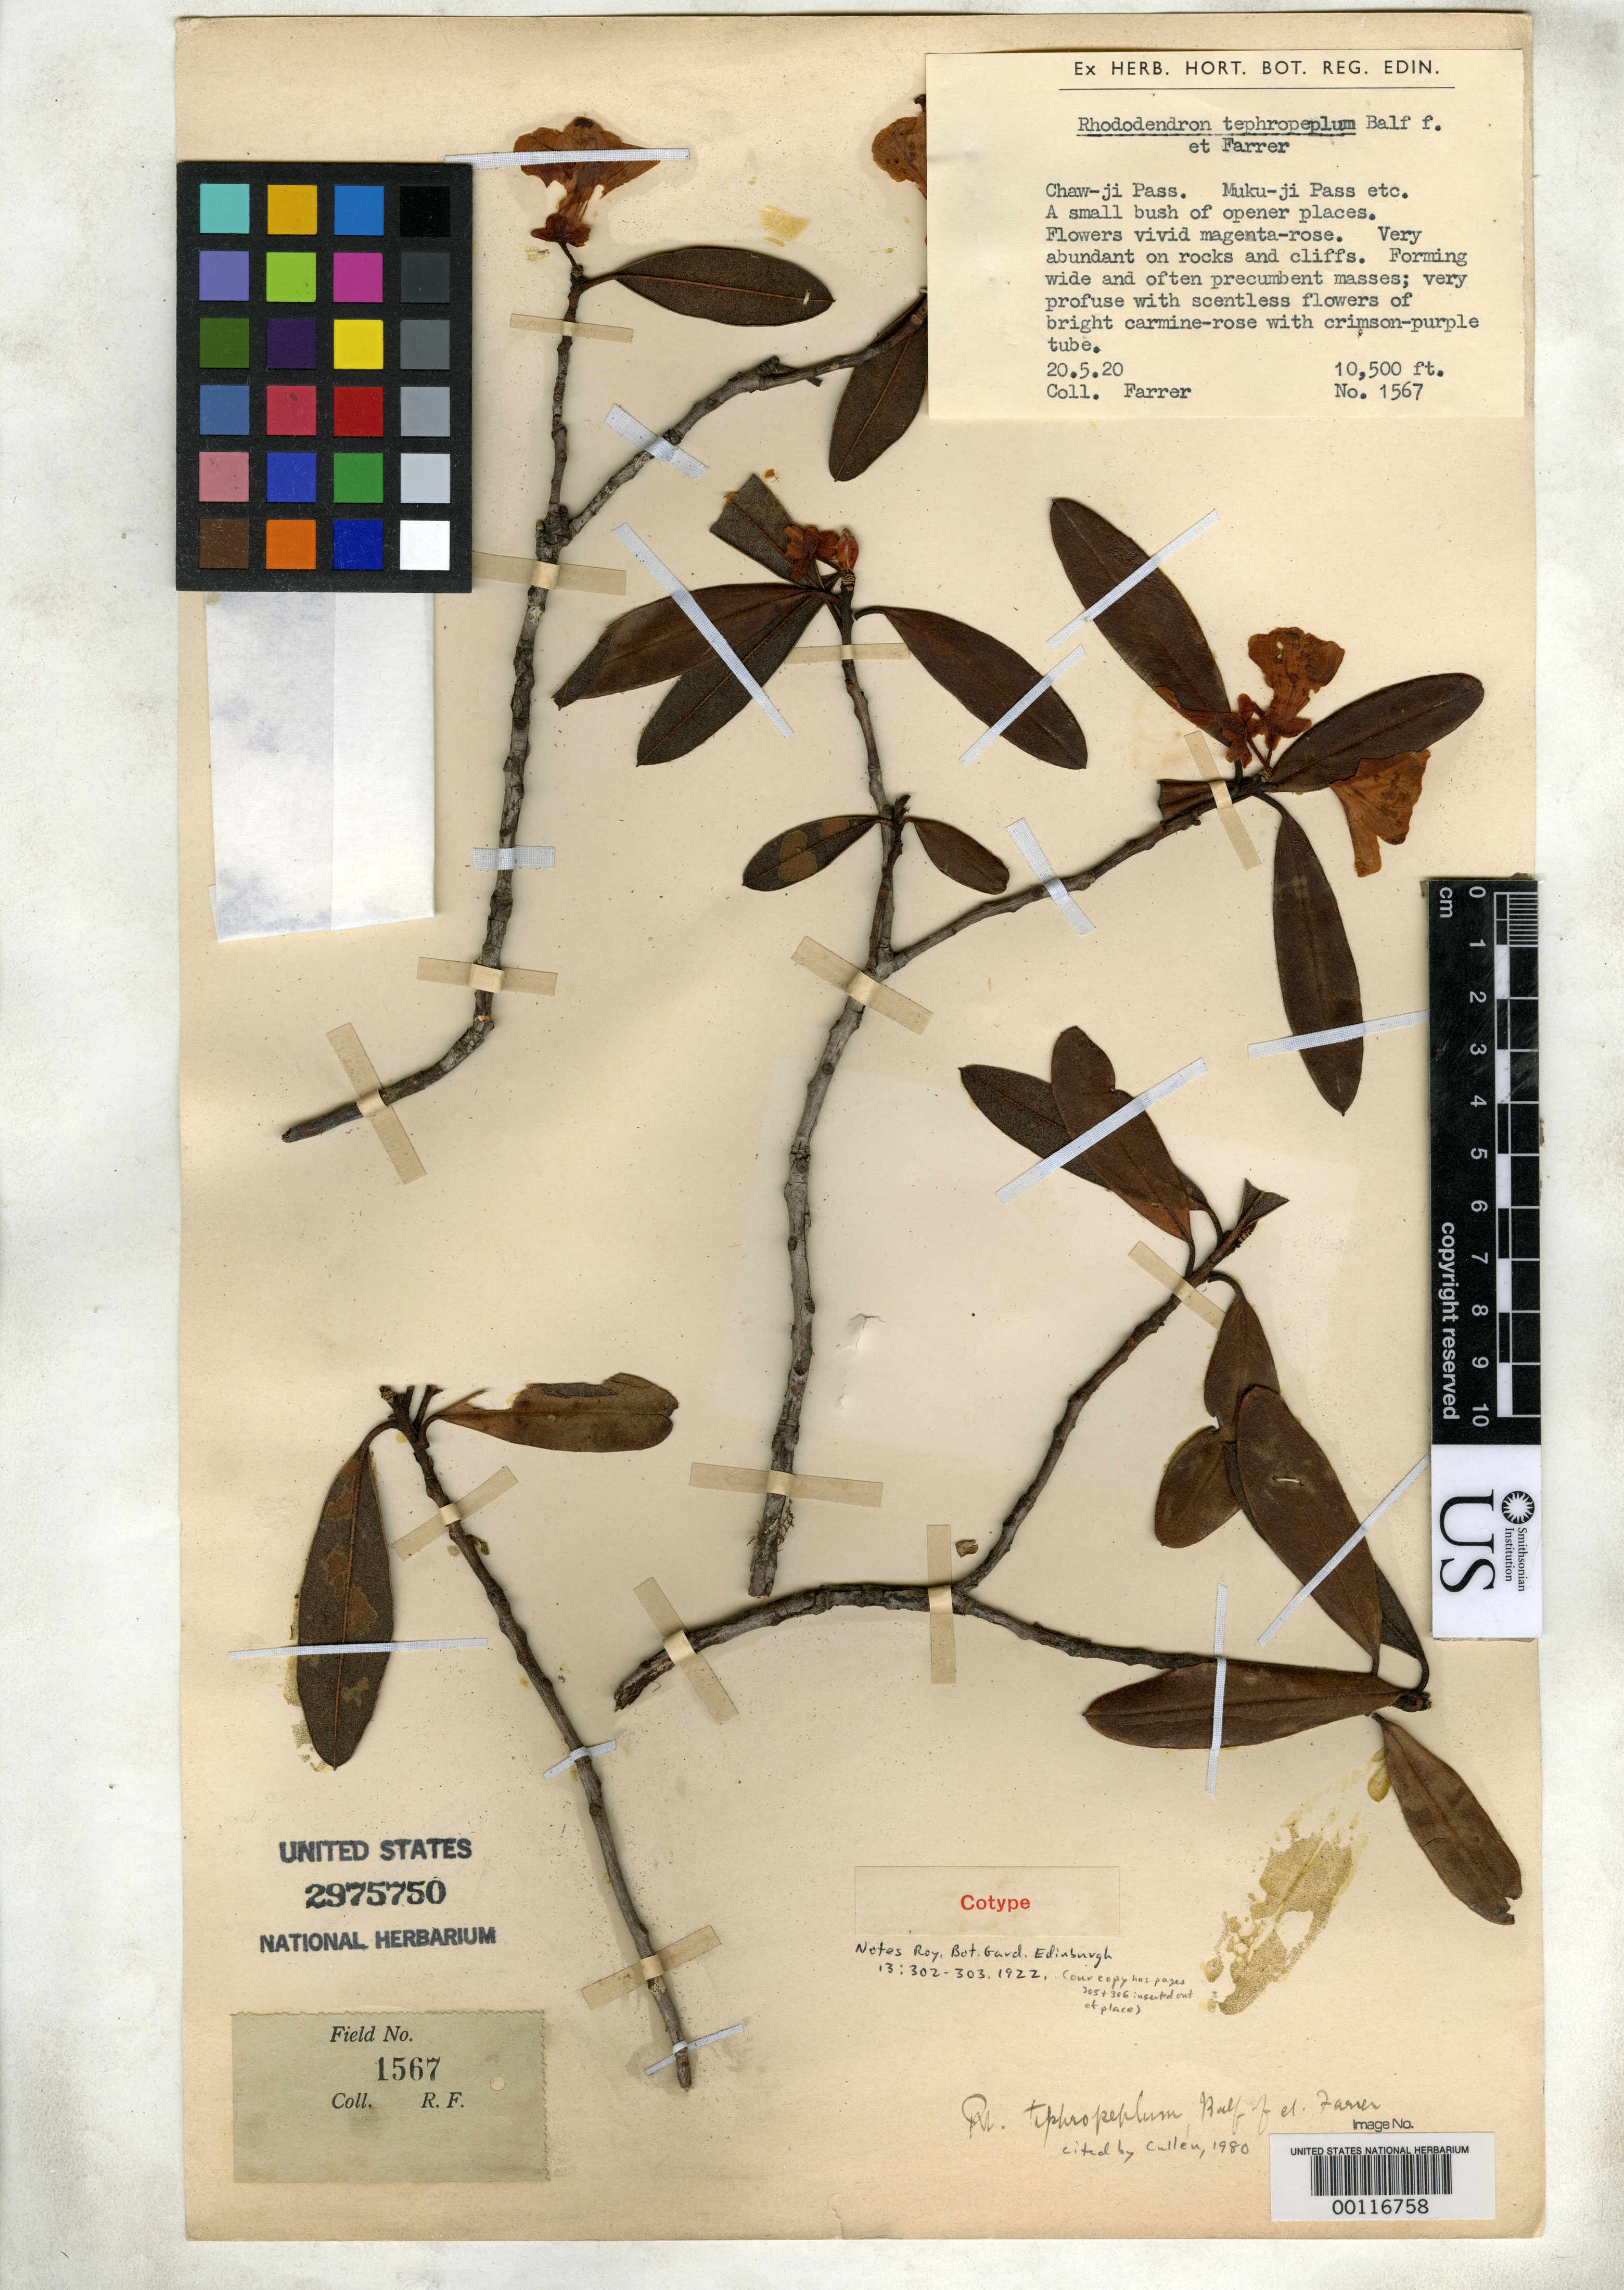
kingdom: Plantae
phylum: Tracheophyta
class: Magnoliopsida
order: Ericales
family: Ericaceae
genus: Rhododendron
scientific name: Rhododendron tephropeplum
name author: Balf. f. & Farrer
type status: Isotype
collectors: R. Farrer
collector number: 1567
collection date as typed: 20 May 1920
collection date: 1920-05-20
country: China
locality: Chaw-ji Pass, Muku-ju Pass etc.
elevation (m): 3200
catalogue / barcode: US 2975750